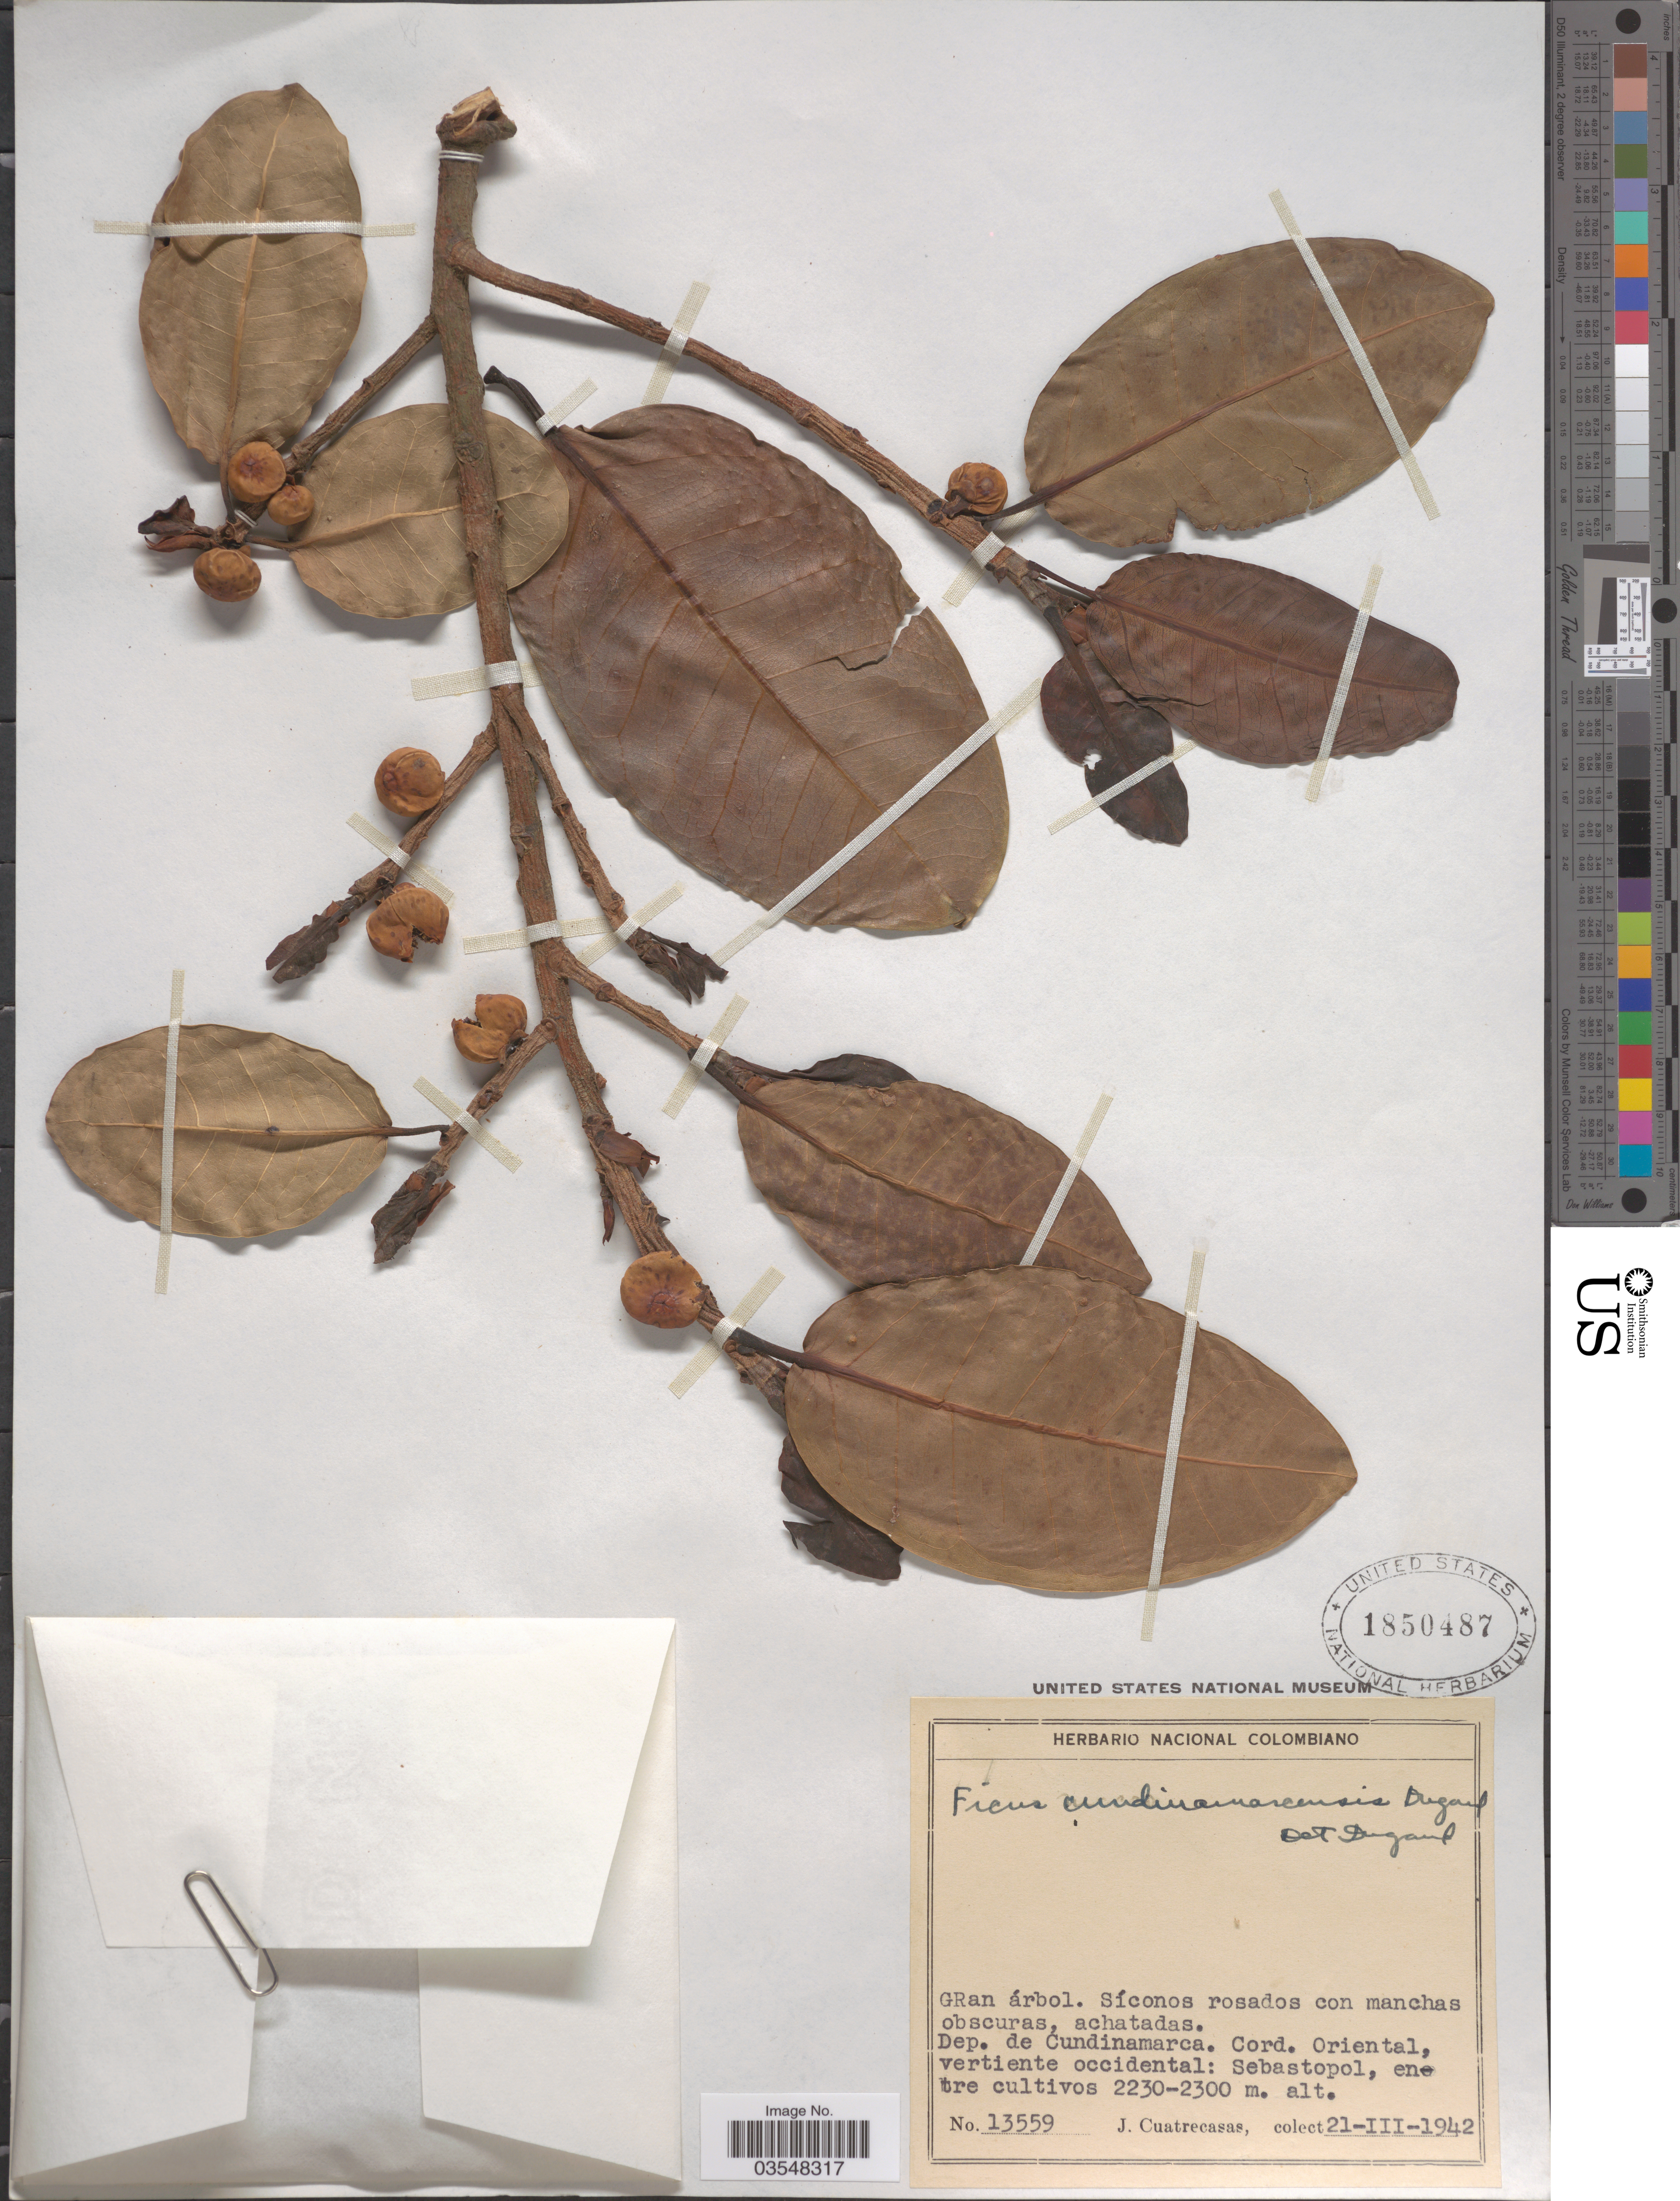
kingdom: Plantae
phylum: Tracheophyta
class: Magnoliopsida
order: Rosales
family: Moraceae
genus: Ficus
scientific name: Ficus cundinamarcensis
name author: Dugand G.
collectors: J. Cuatrecasas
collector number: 13559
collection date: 1942-03-21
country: Colombia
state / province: Cundinamarca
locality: Dep. Cundinamarca. Cord. Oriental, vertiente occidental: Sebastopol, entre cultivos.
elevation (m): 2230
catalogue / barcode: US 1850487